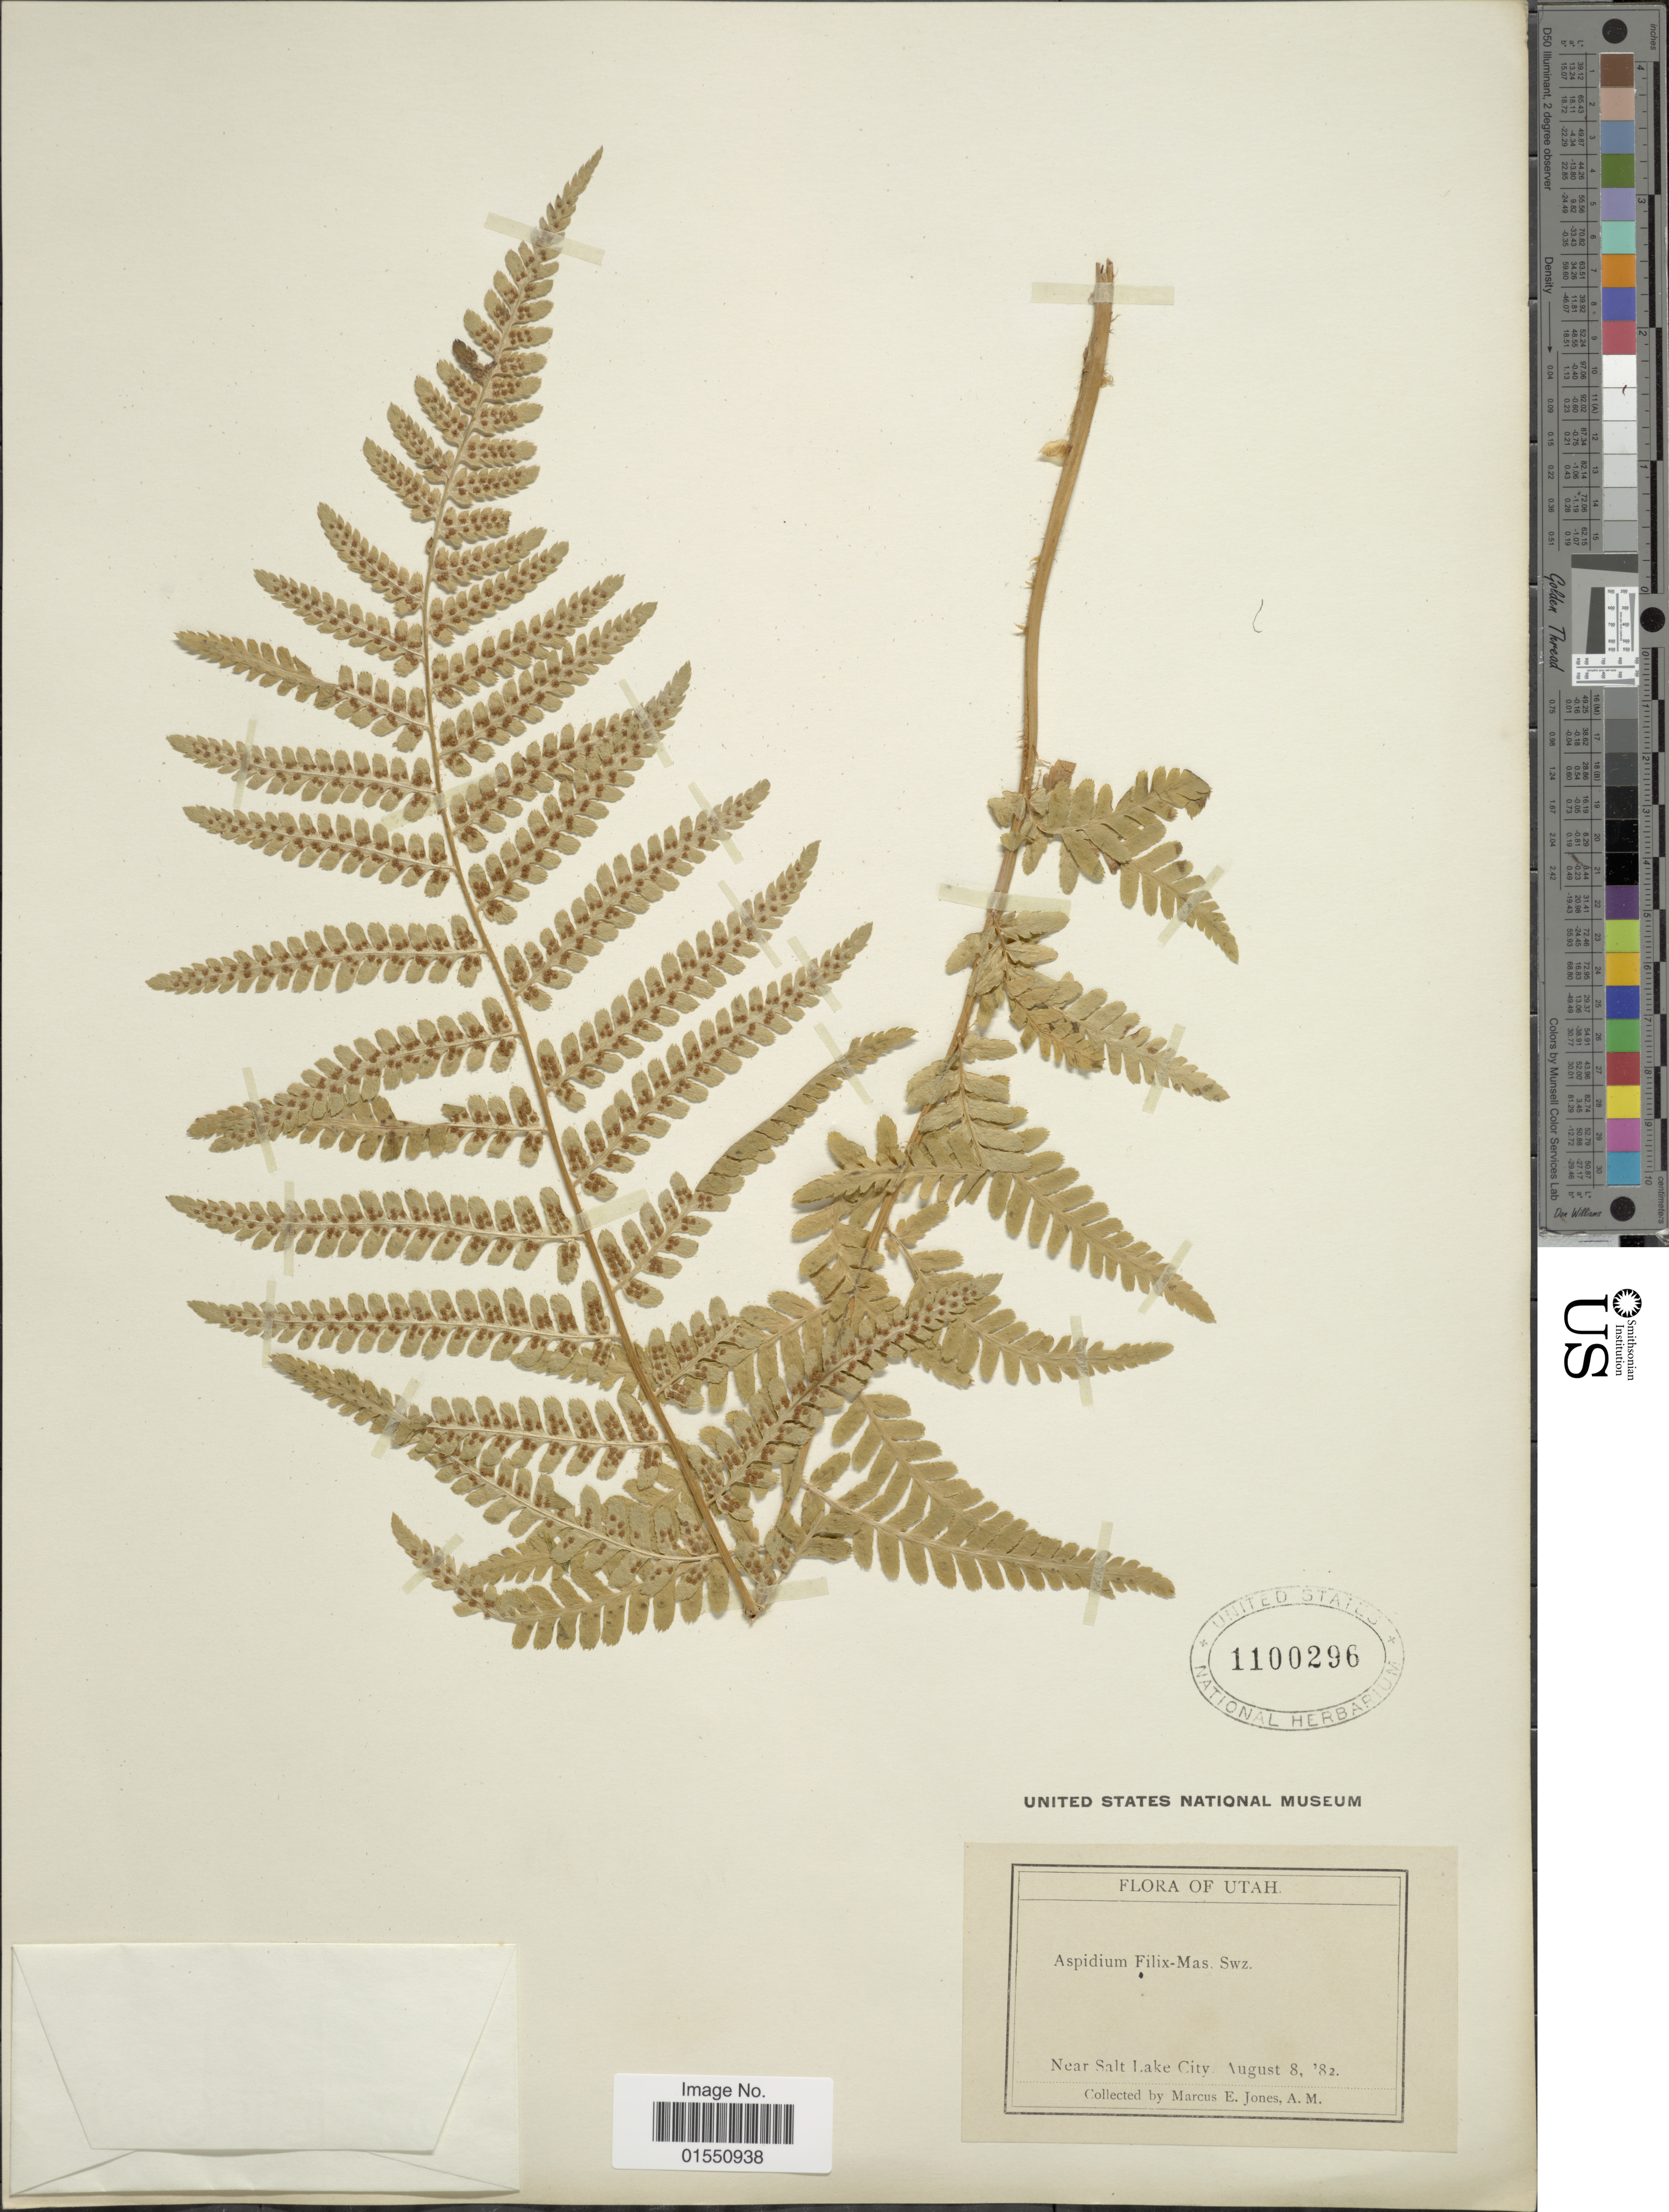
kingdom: Plantae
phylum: Tracheophyta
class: Polypodiopsida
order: Polypodiales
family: Dryopteridaceae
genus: Dryopteris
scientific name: Dryopteris filix-mas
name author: (L.) Schott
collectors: M. E. Jones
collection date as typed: Transcribed d/m/y: 8/8/82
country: United States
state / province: Utah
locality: Near Salt Lake City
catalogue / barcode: US 1100296